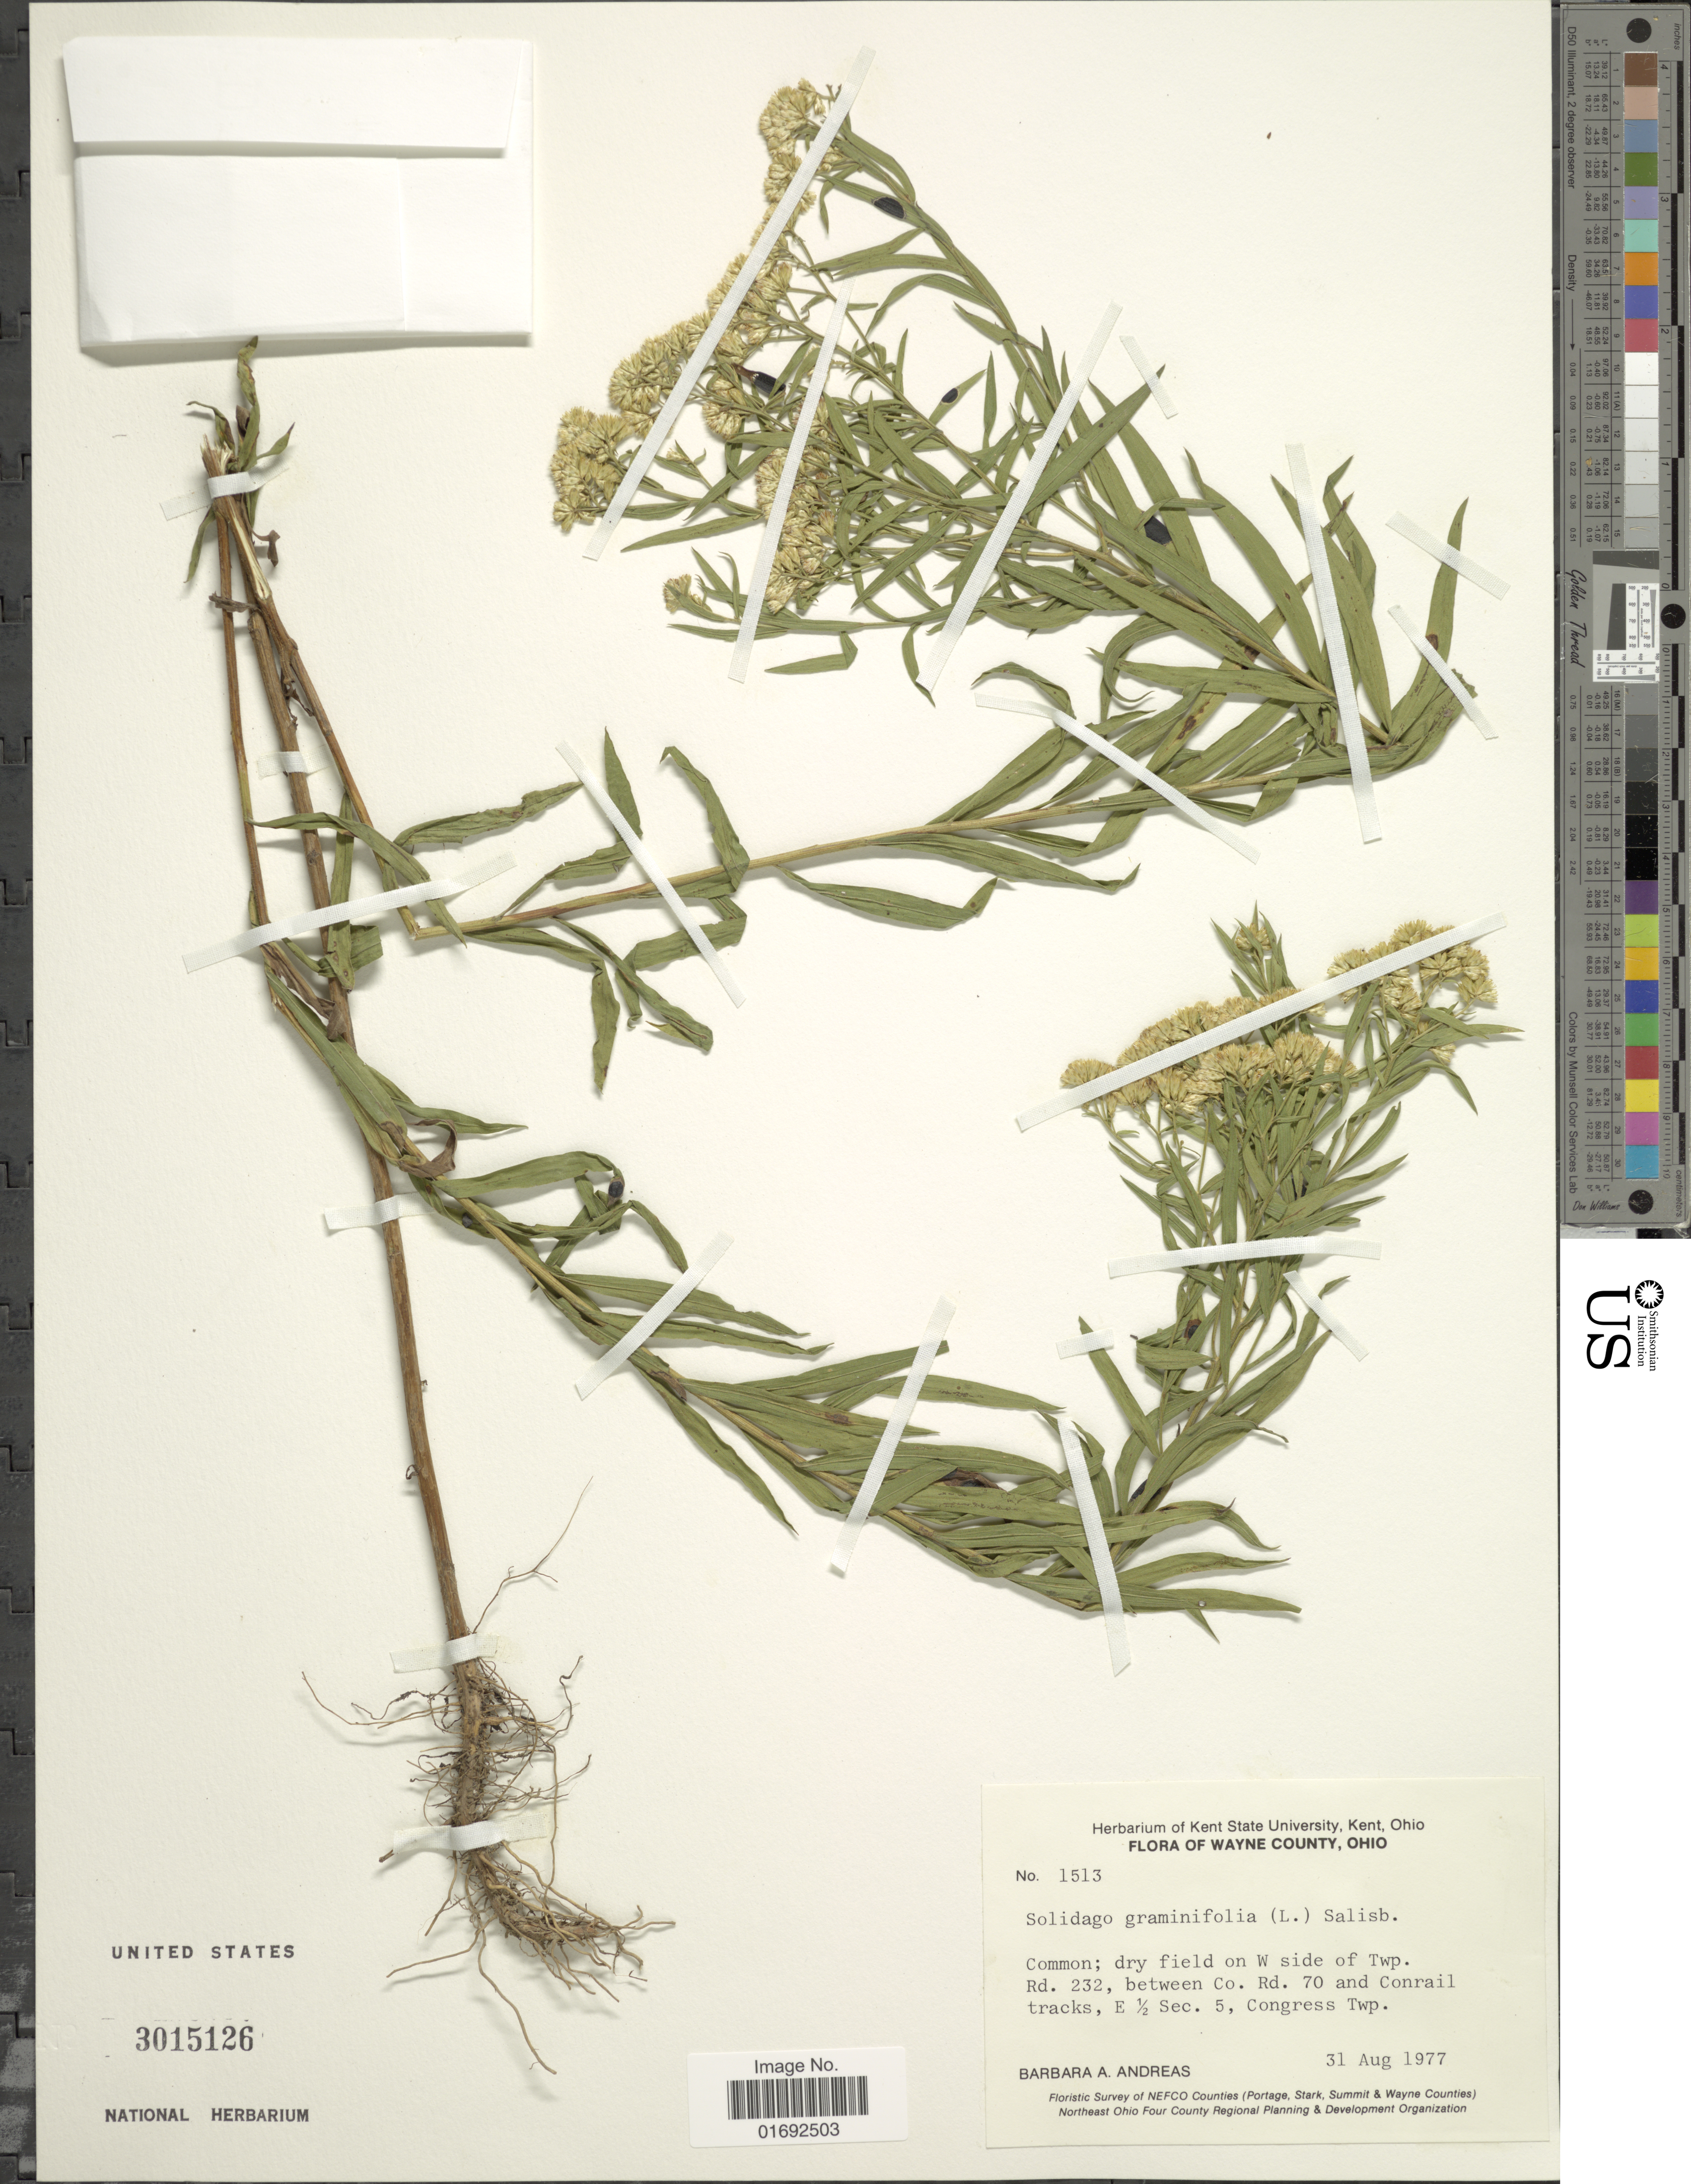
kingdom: Plantae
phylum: Tracheophyta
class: Magnoliopsida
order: Asterales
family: Asteraceae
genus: Euthamia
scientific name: Euthamia graminifolia var. nuttalii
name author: (S.W. Greene) W. Stone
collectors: B. A. Andreas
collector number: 1513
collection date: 1977-08-31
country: United States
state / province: Ohio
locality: Wayne County, W side of Twp. Rd. 232, between Co. Rd. 70 and Conrail tracks, E ½ Sec. 5, Congress Twp.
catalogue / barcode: US 3015126